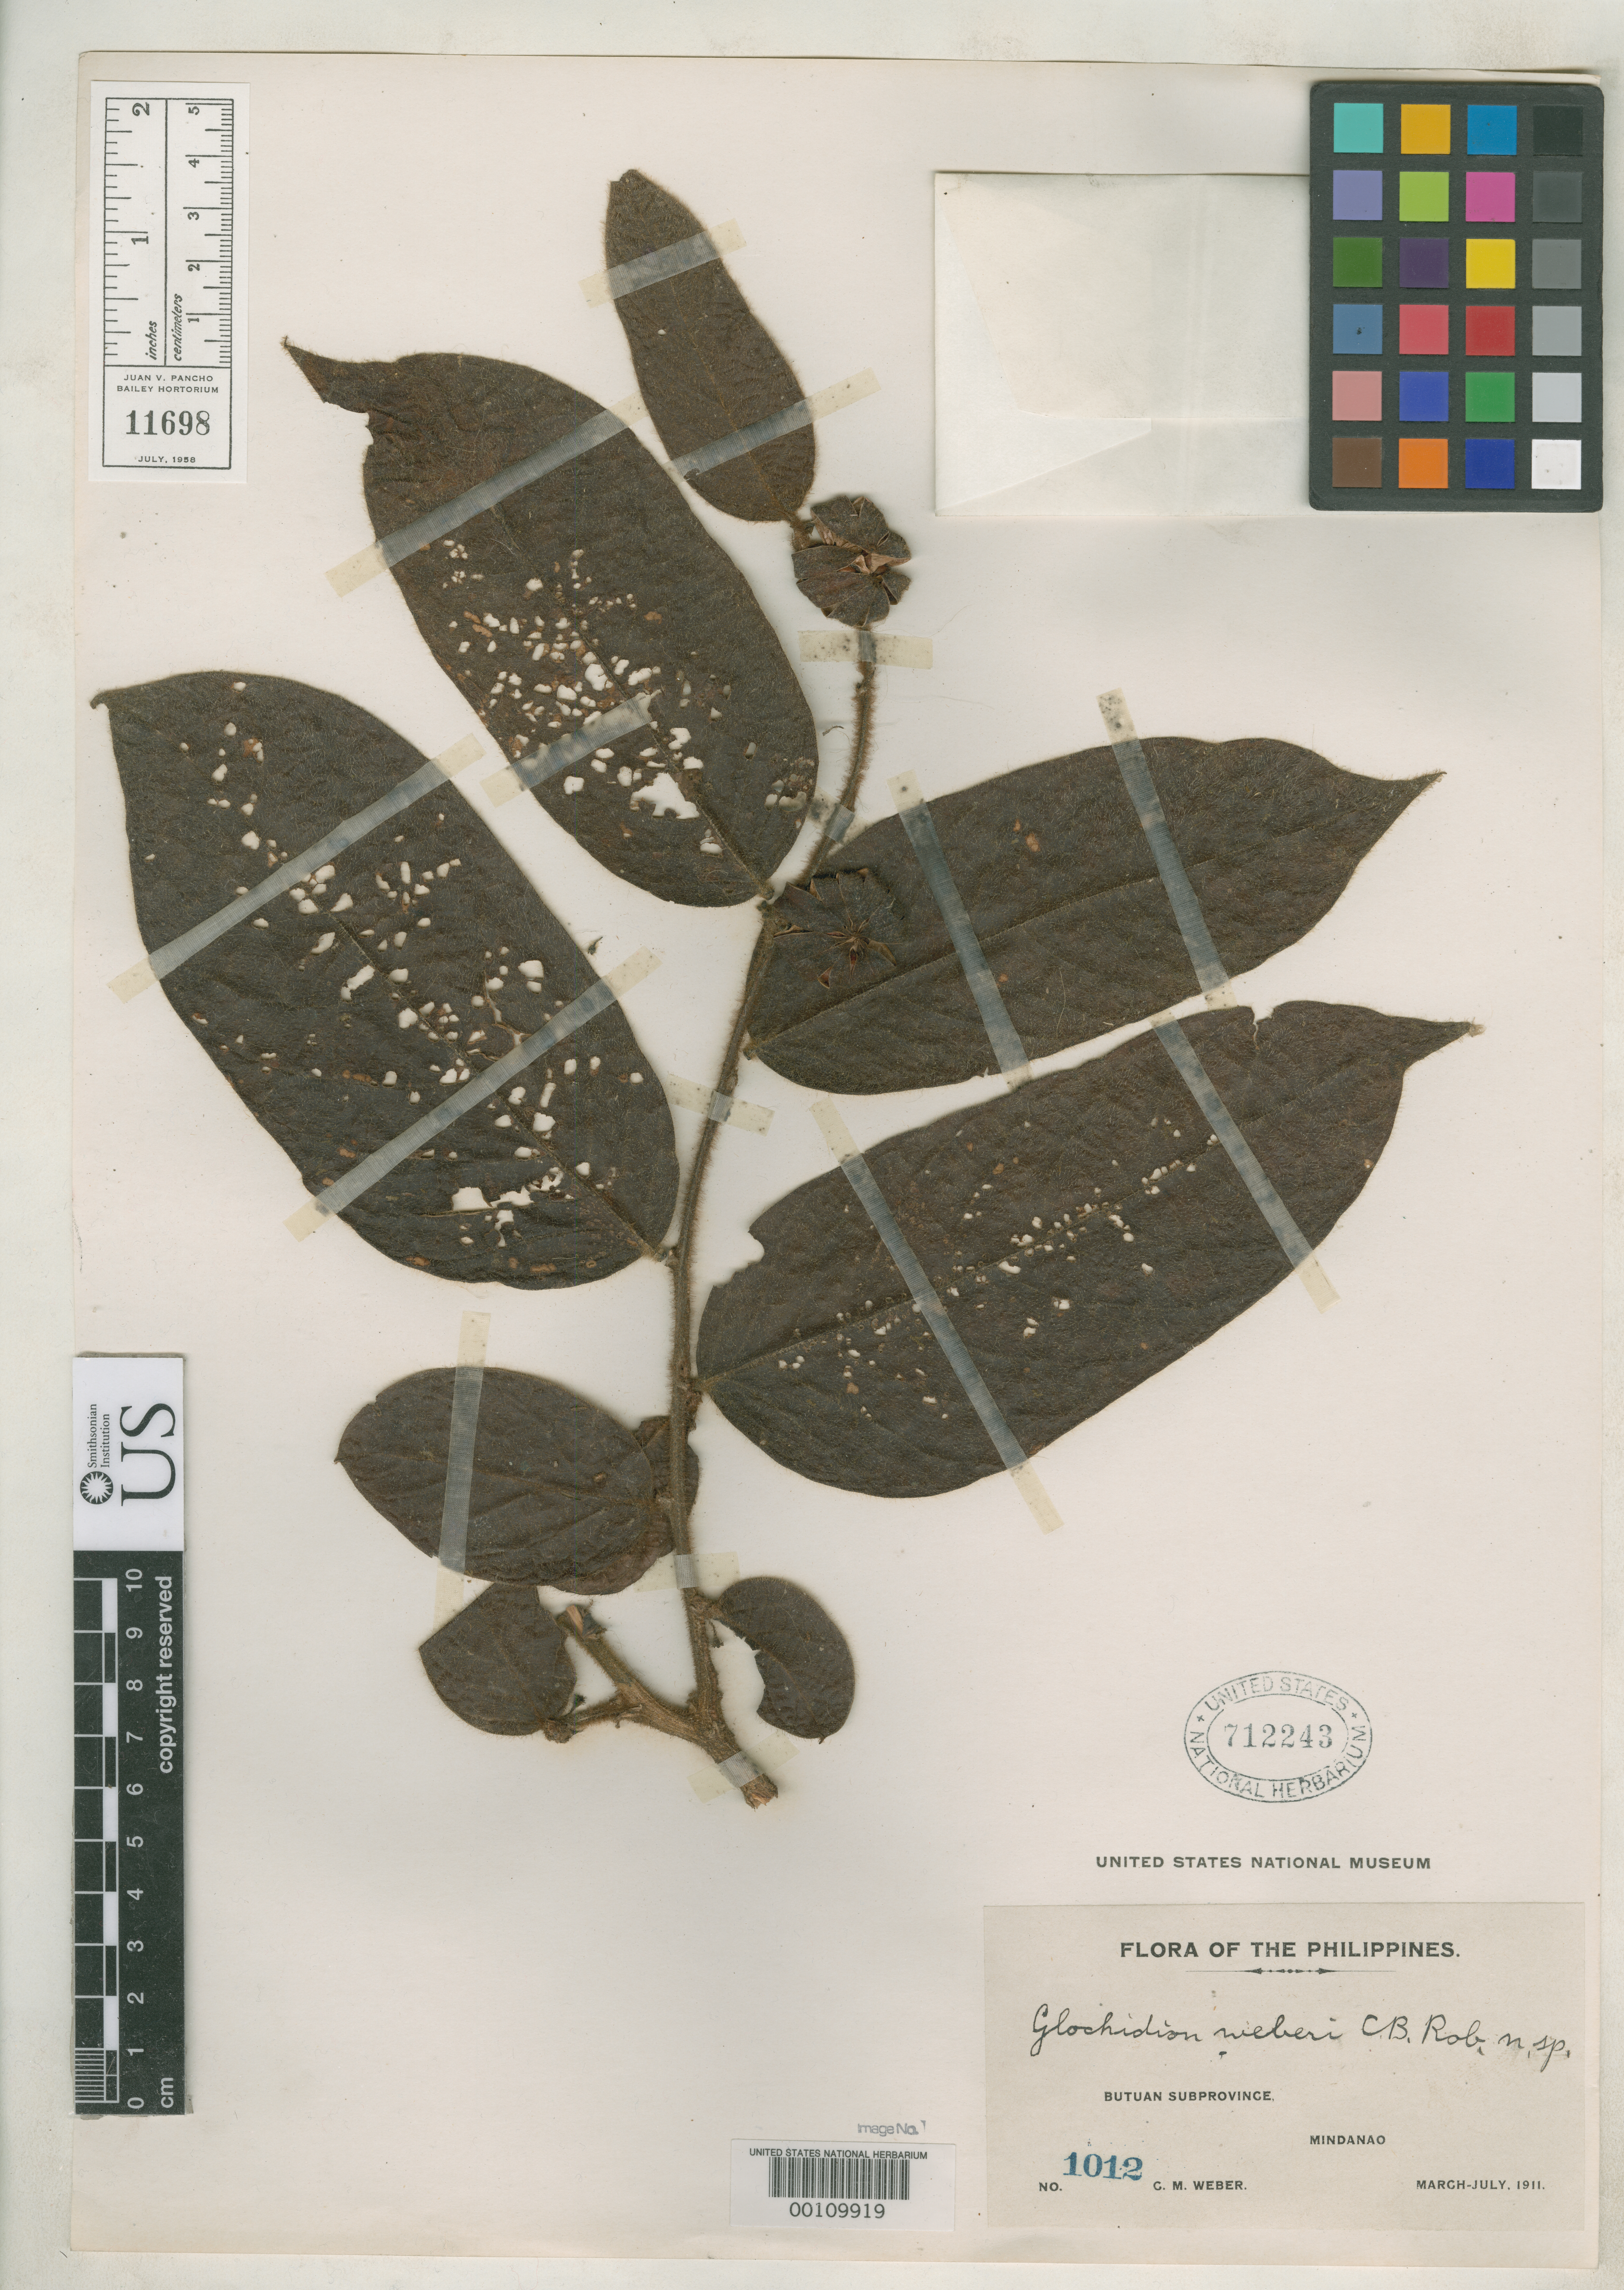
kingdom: Plantae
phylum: Tracheophyta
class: Magnoliopsida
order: Malpighiales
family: Phyllanthaceae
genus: Glochidion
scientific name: Glochidion weberi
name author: C.B. Rob.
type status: Isotype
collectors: C. M. Weber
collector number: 1012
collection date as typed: Mar 1911 to -- Jul 1911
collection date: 1911-03/1911-07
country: Philippines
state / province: Caraga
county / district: Agusan del Norte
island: Mindanao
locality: Butuan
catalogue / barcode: US 712243